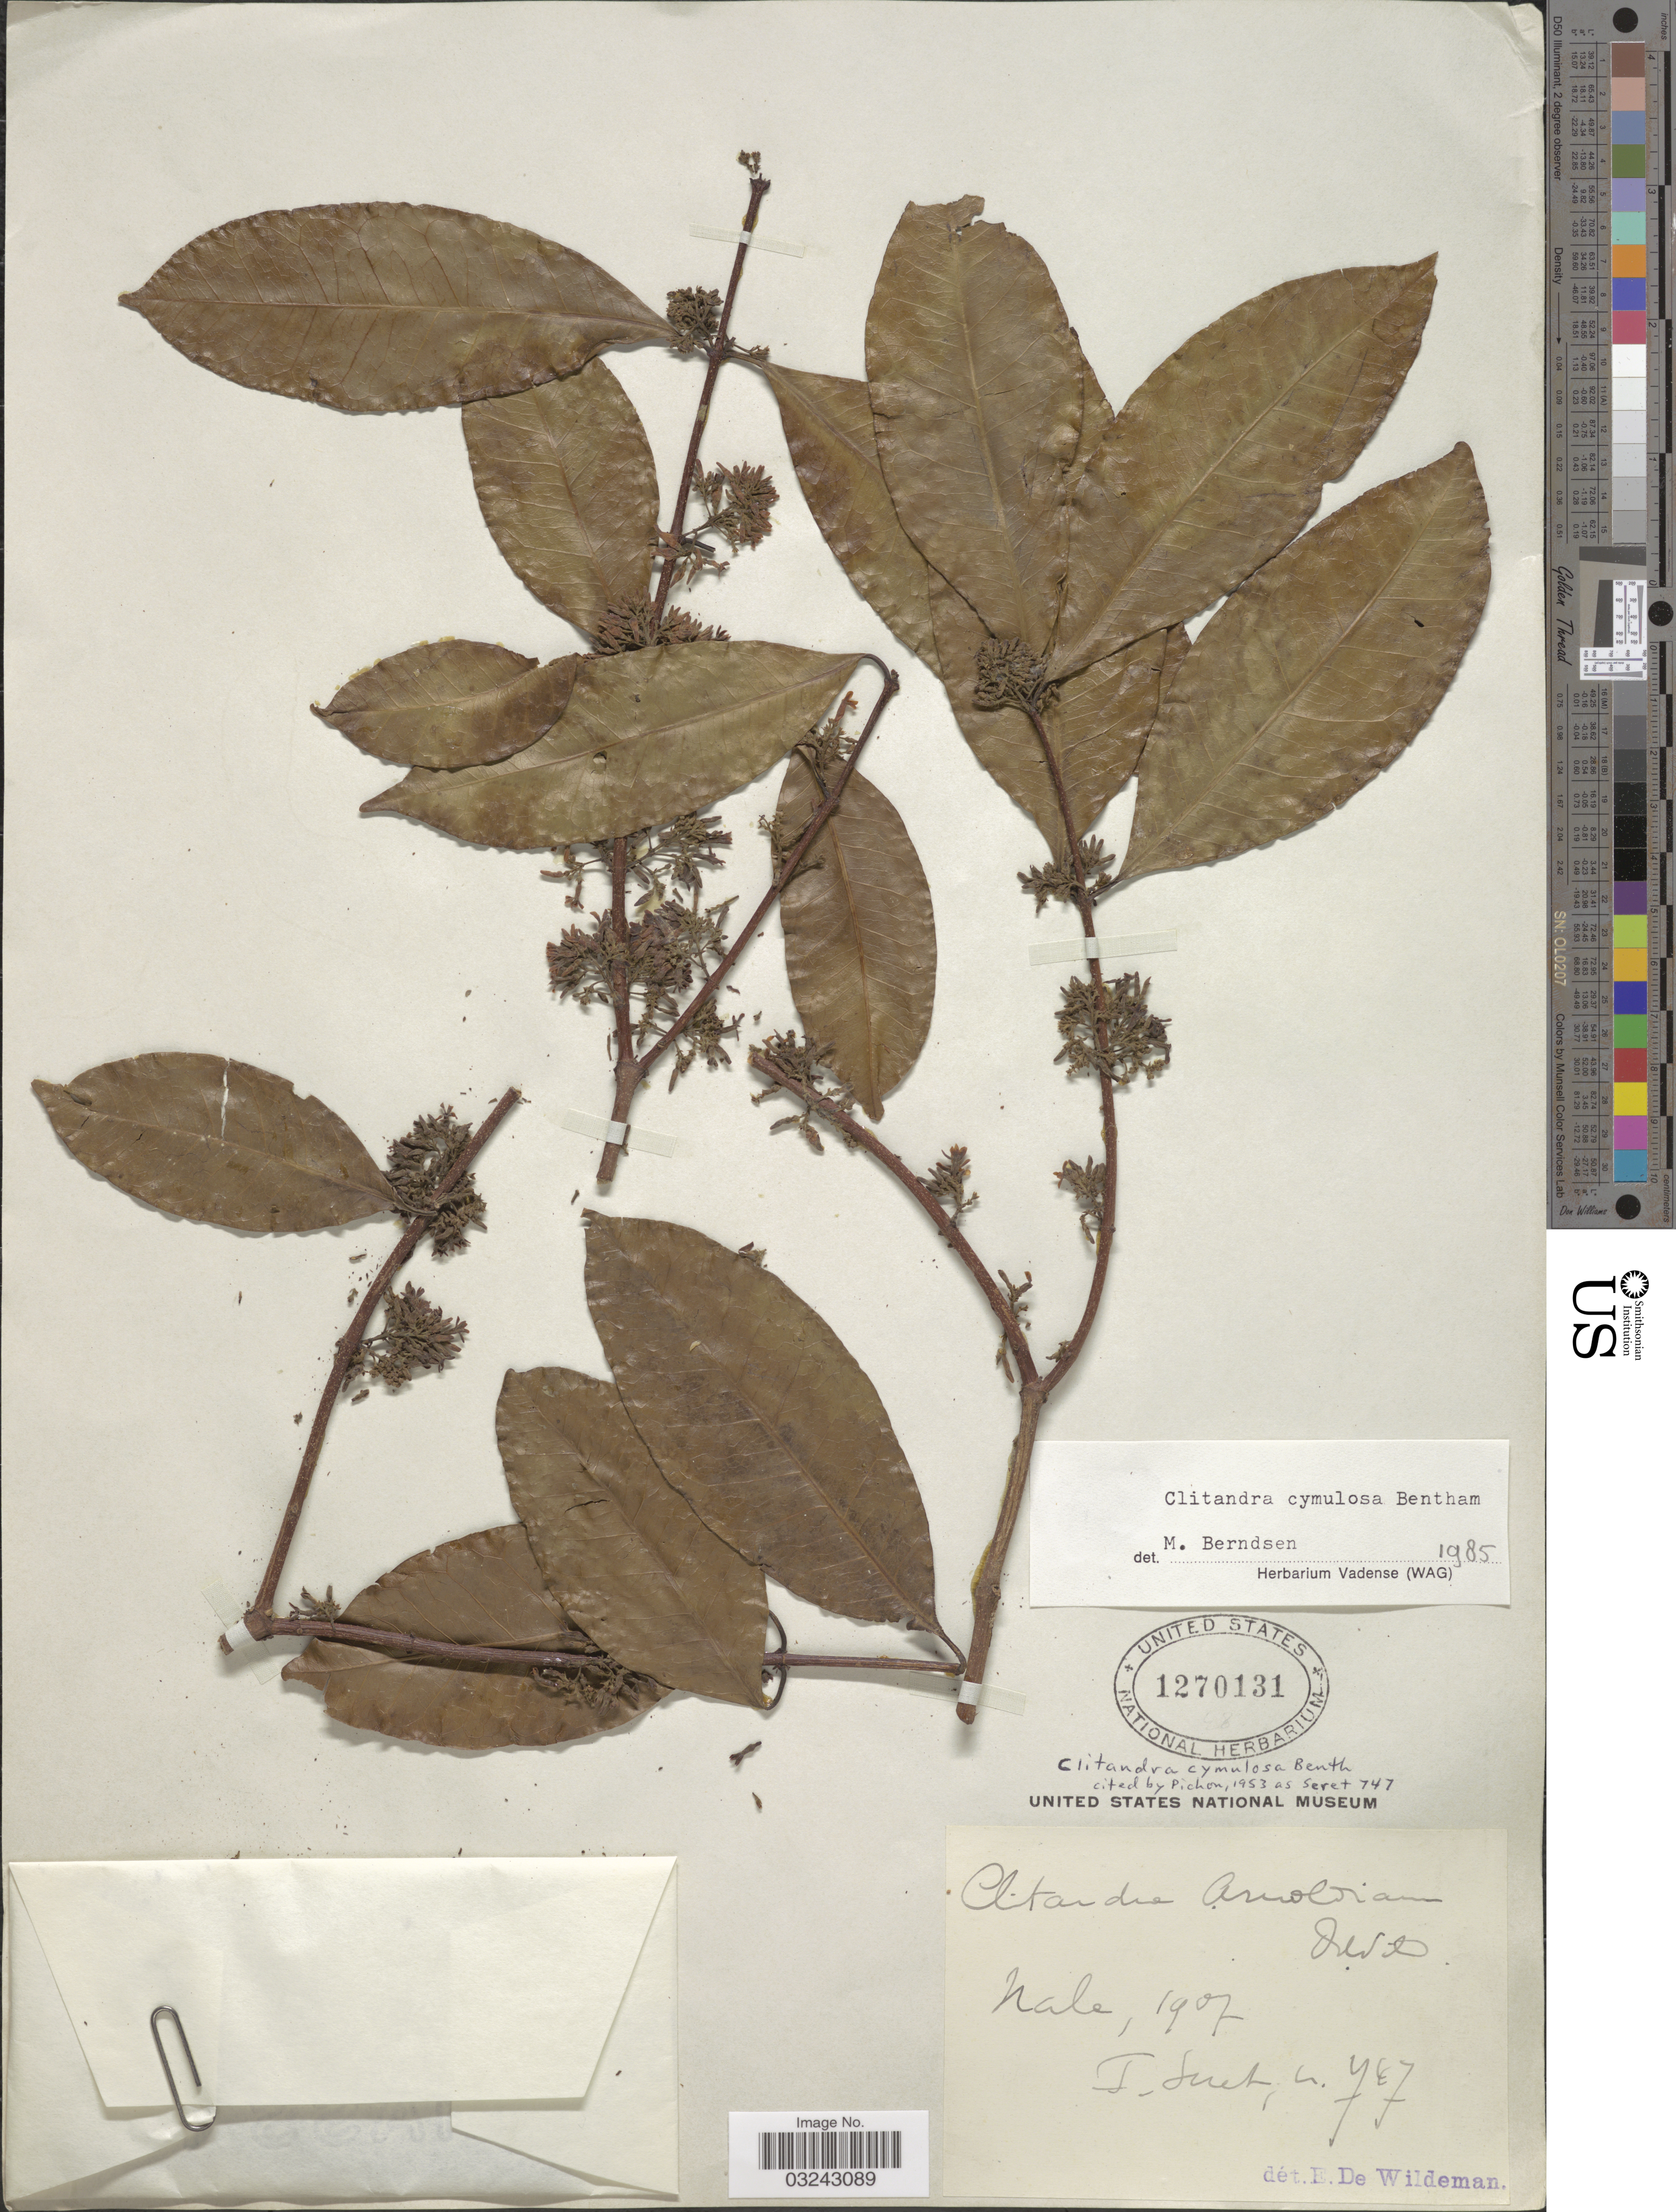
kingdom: Plantae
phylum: Tracheophyta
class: Magnoliopsida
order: Gentianales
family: Apocynaceae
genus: Clitandra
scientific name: Clitandra cymulosa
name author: Benth.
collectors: J. Suet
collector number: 747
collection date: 1907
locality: Nale [interpreted].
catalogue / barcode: US 1270131